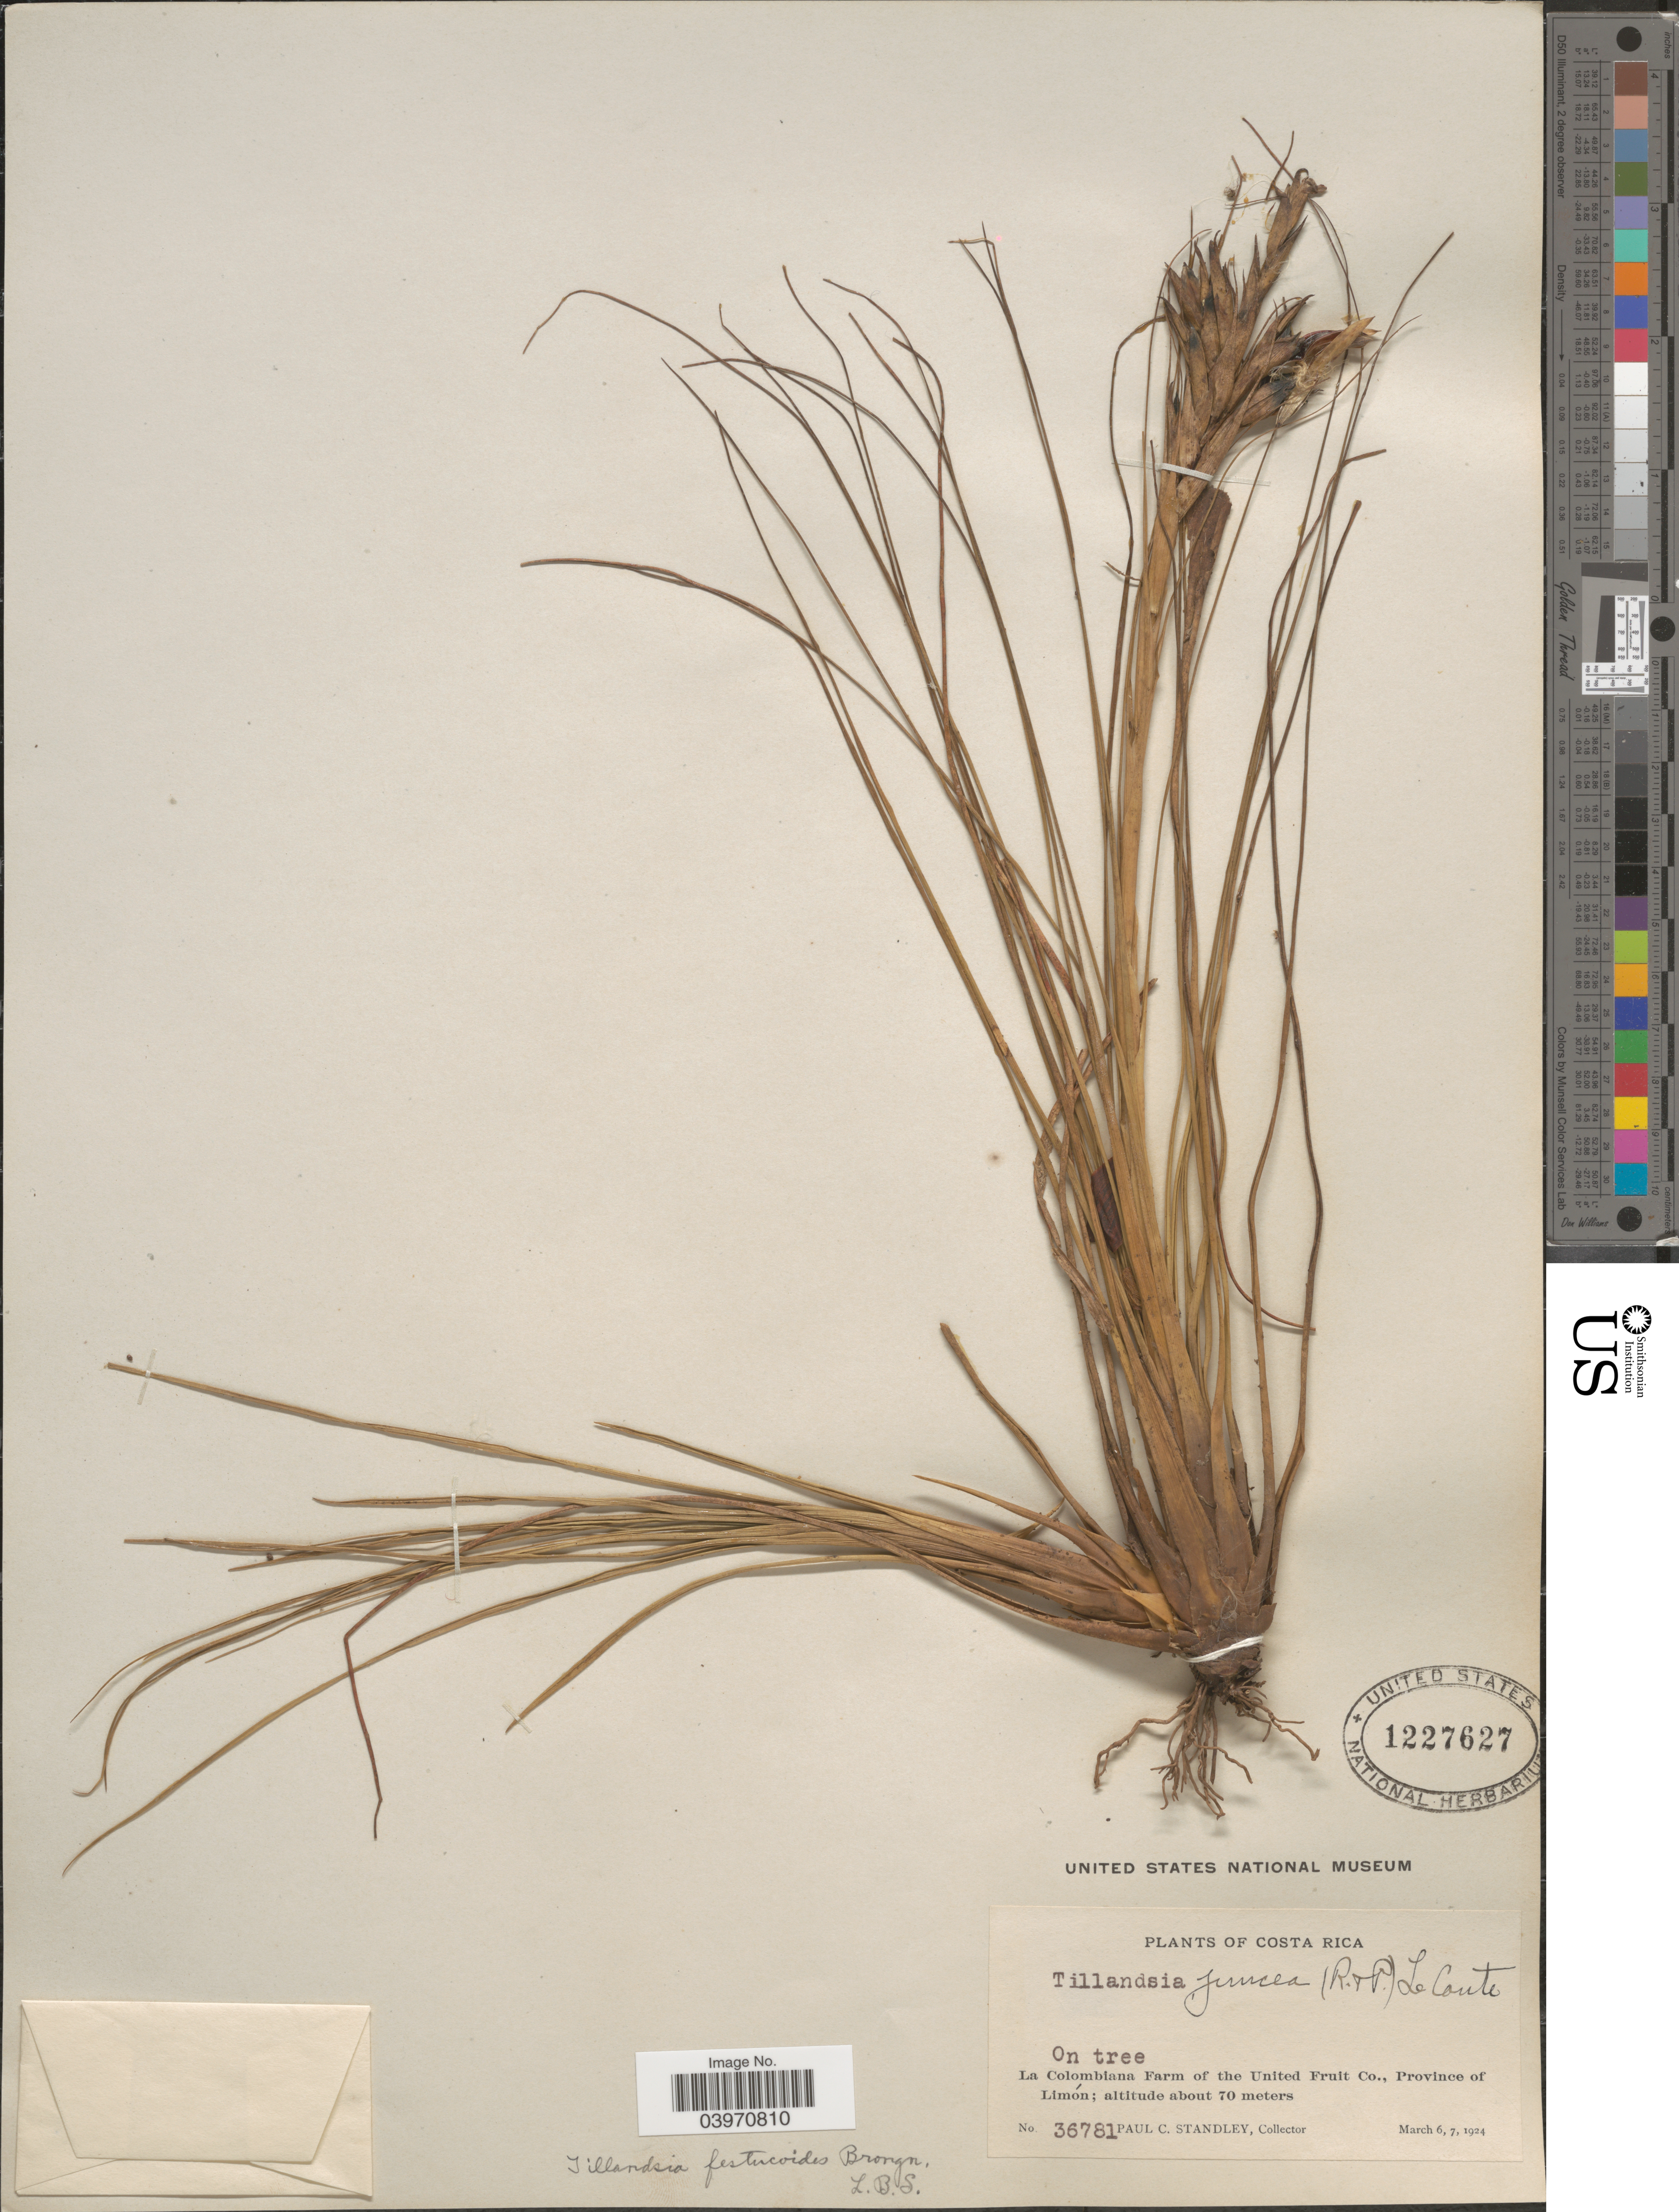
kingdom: Plantae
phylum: Tracheophyta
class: Liliopsida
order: Poales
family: Bromeliaceae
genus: Tillandsia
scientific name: Tillandsia festucoides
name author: Brongn. ex Mez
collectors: P. C. Standley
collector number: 36781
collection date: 1924-03-06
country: Costa Rica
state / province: Limón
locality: La Colombiana Farm of the United Fruit Co.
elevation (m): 70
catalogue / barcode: US 1227627